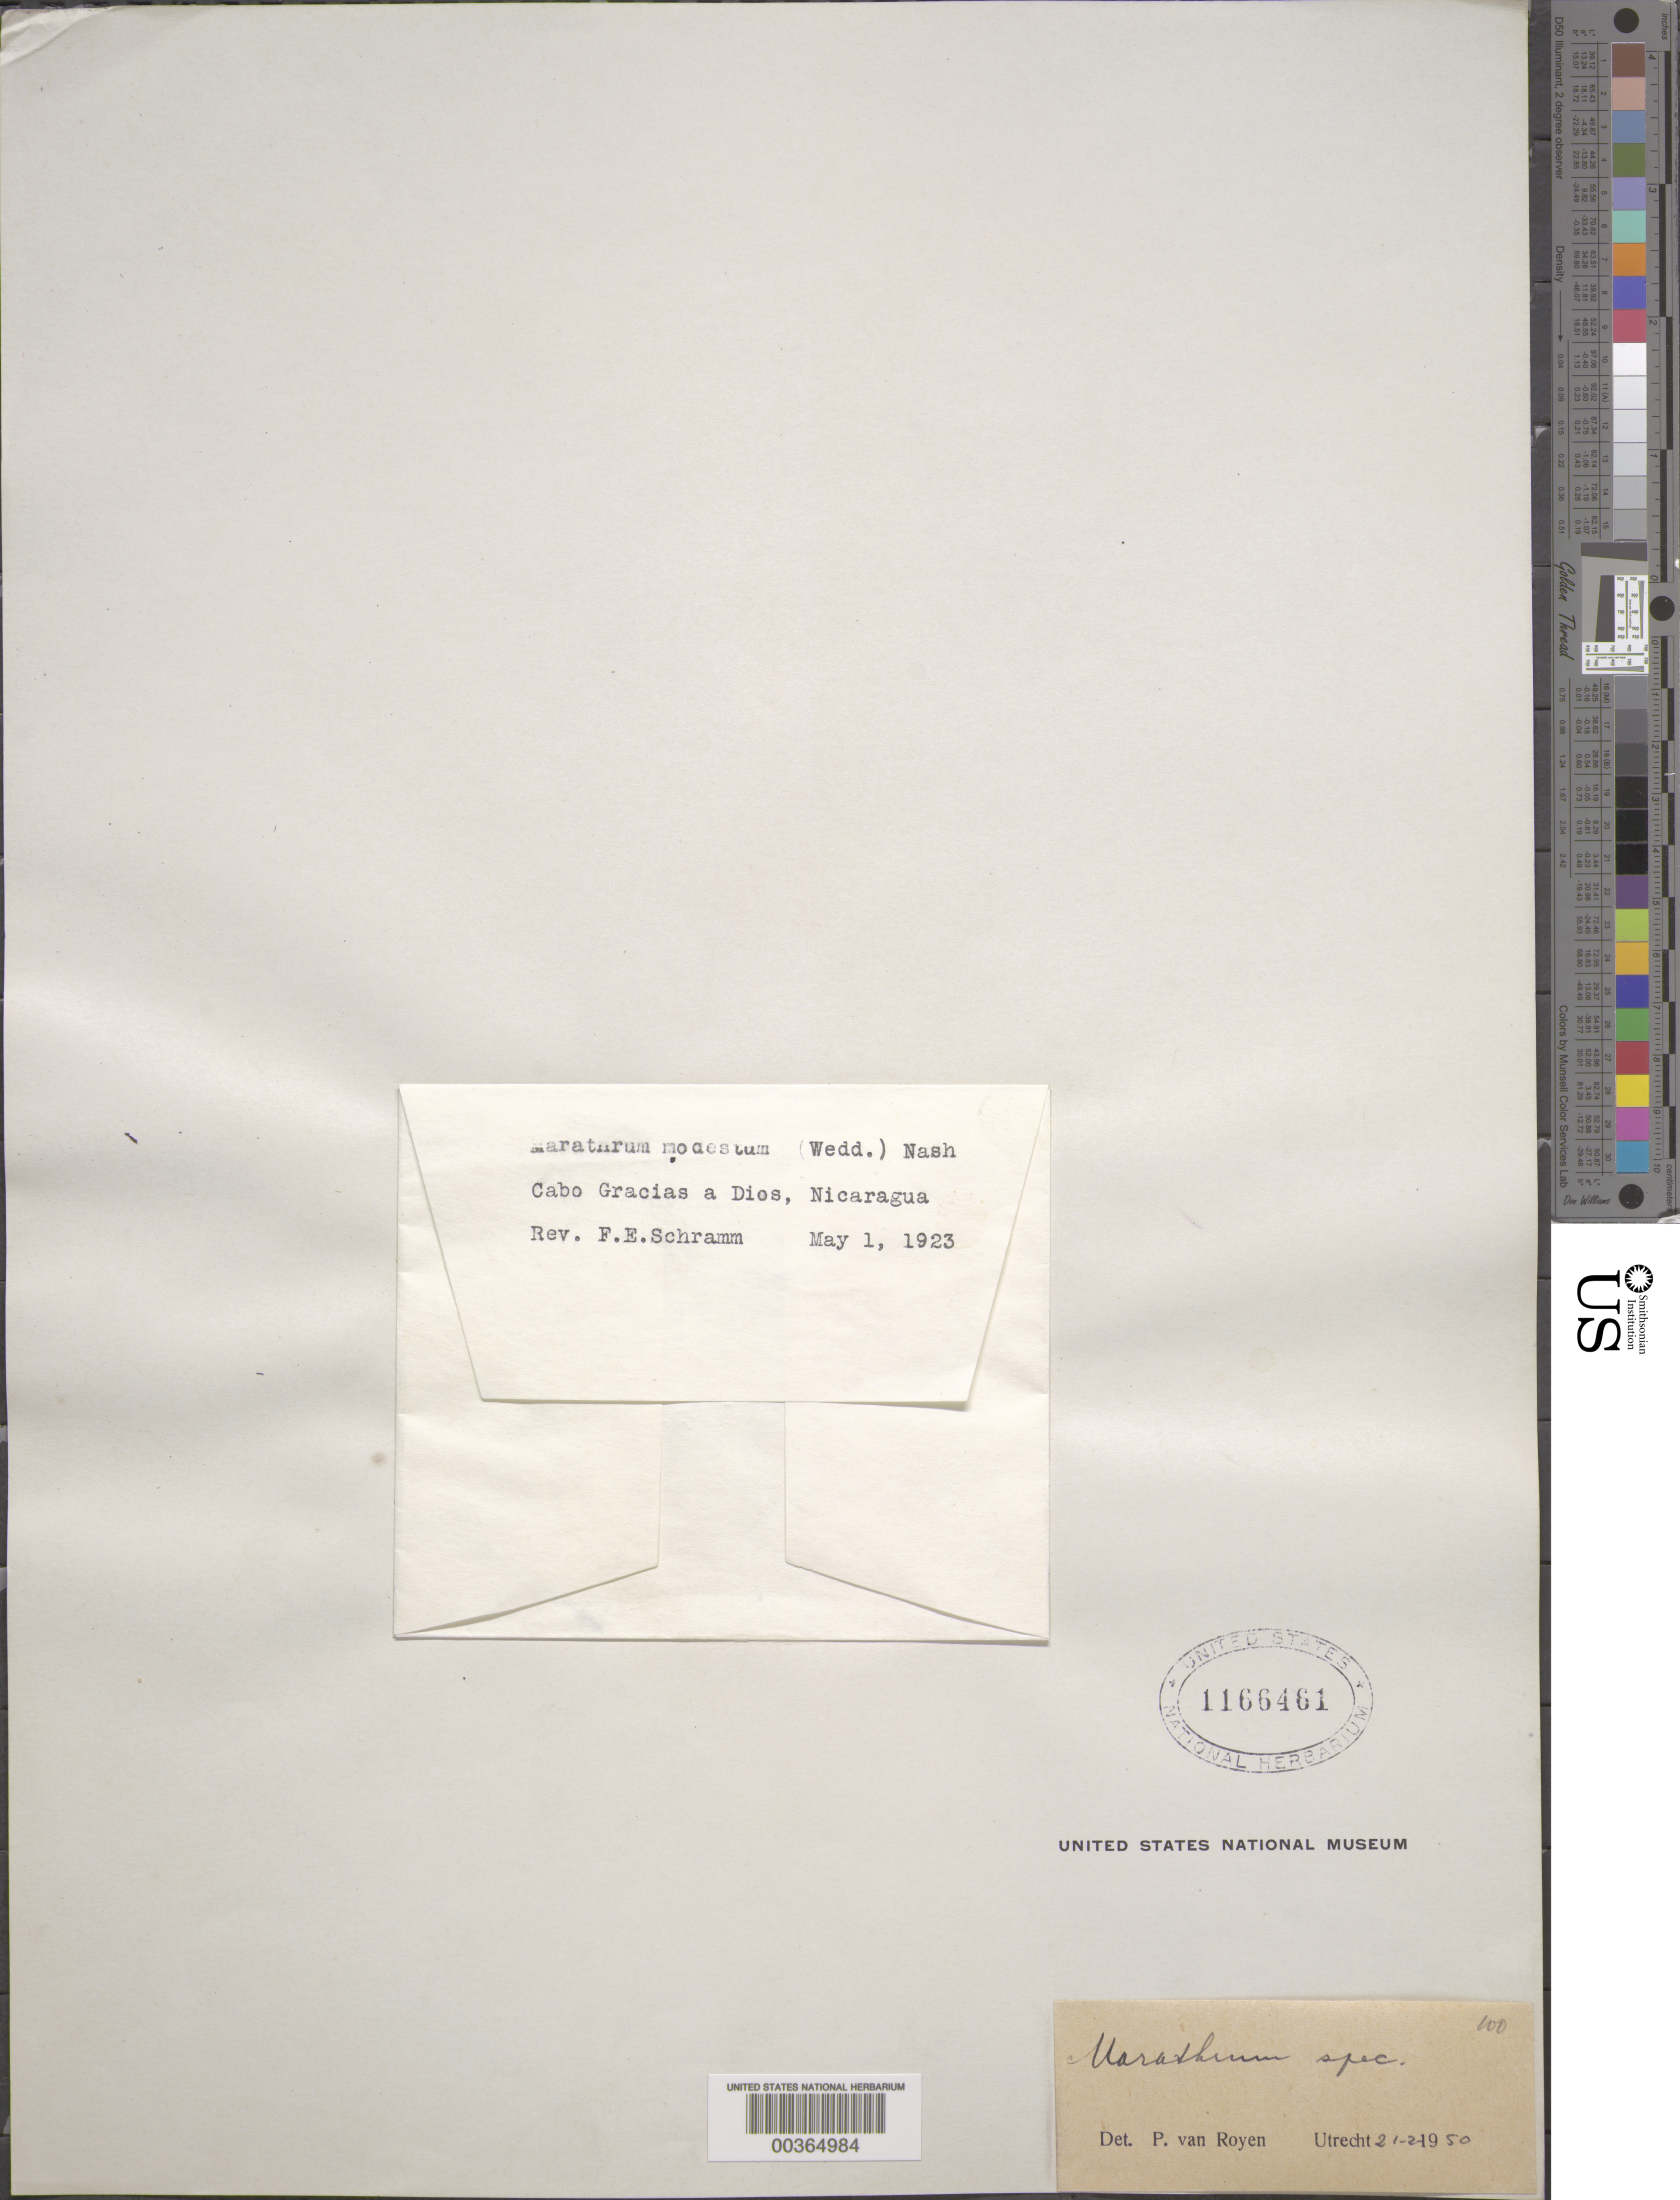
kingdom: Plantae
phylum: Tracheophyta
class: Magnoliopsida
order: Malpighiales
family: Podostemaceae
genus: Marathrum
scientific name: Marathrum sp.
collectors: F. E. Schramm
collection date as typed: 01 May 1923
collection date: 1923-05-01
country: Nicaragua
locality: Cabo gracias a dios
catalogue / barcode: US 1166461